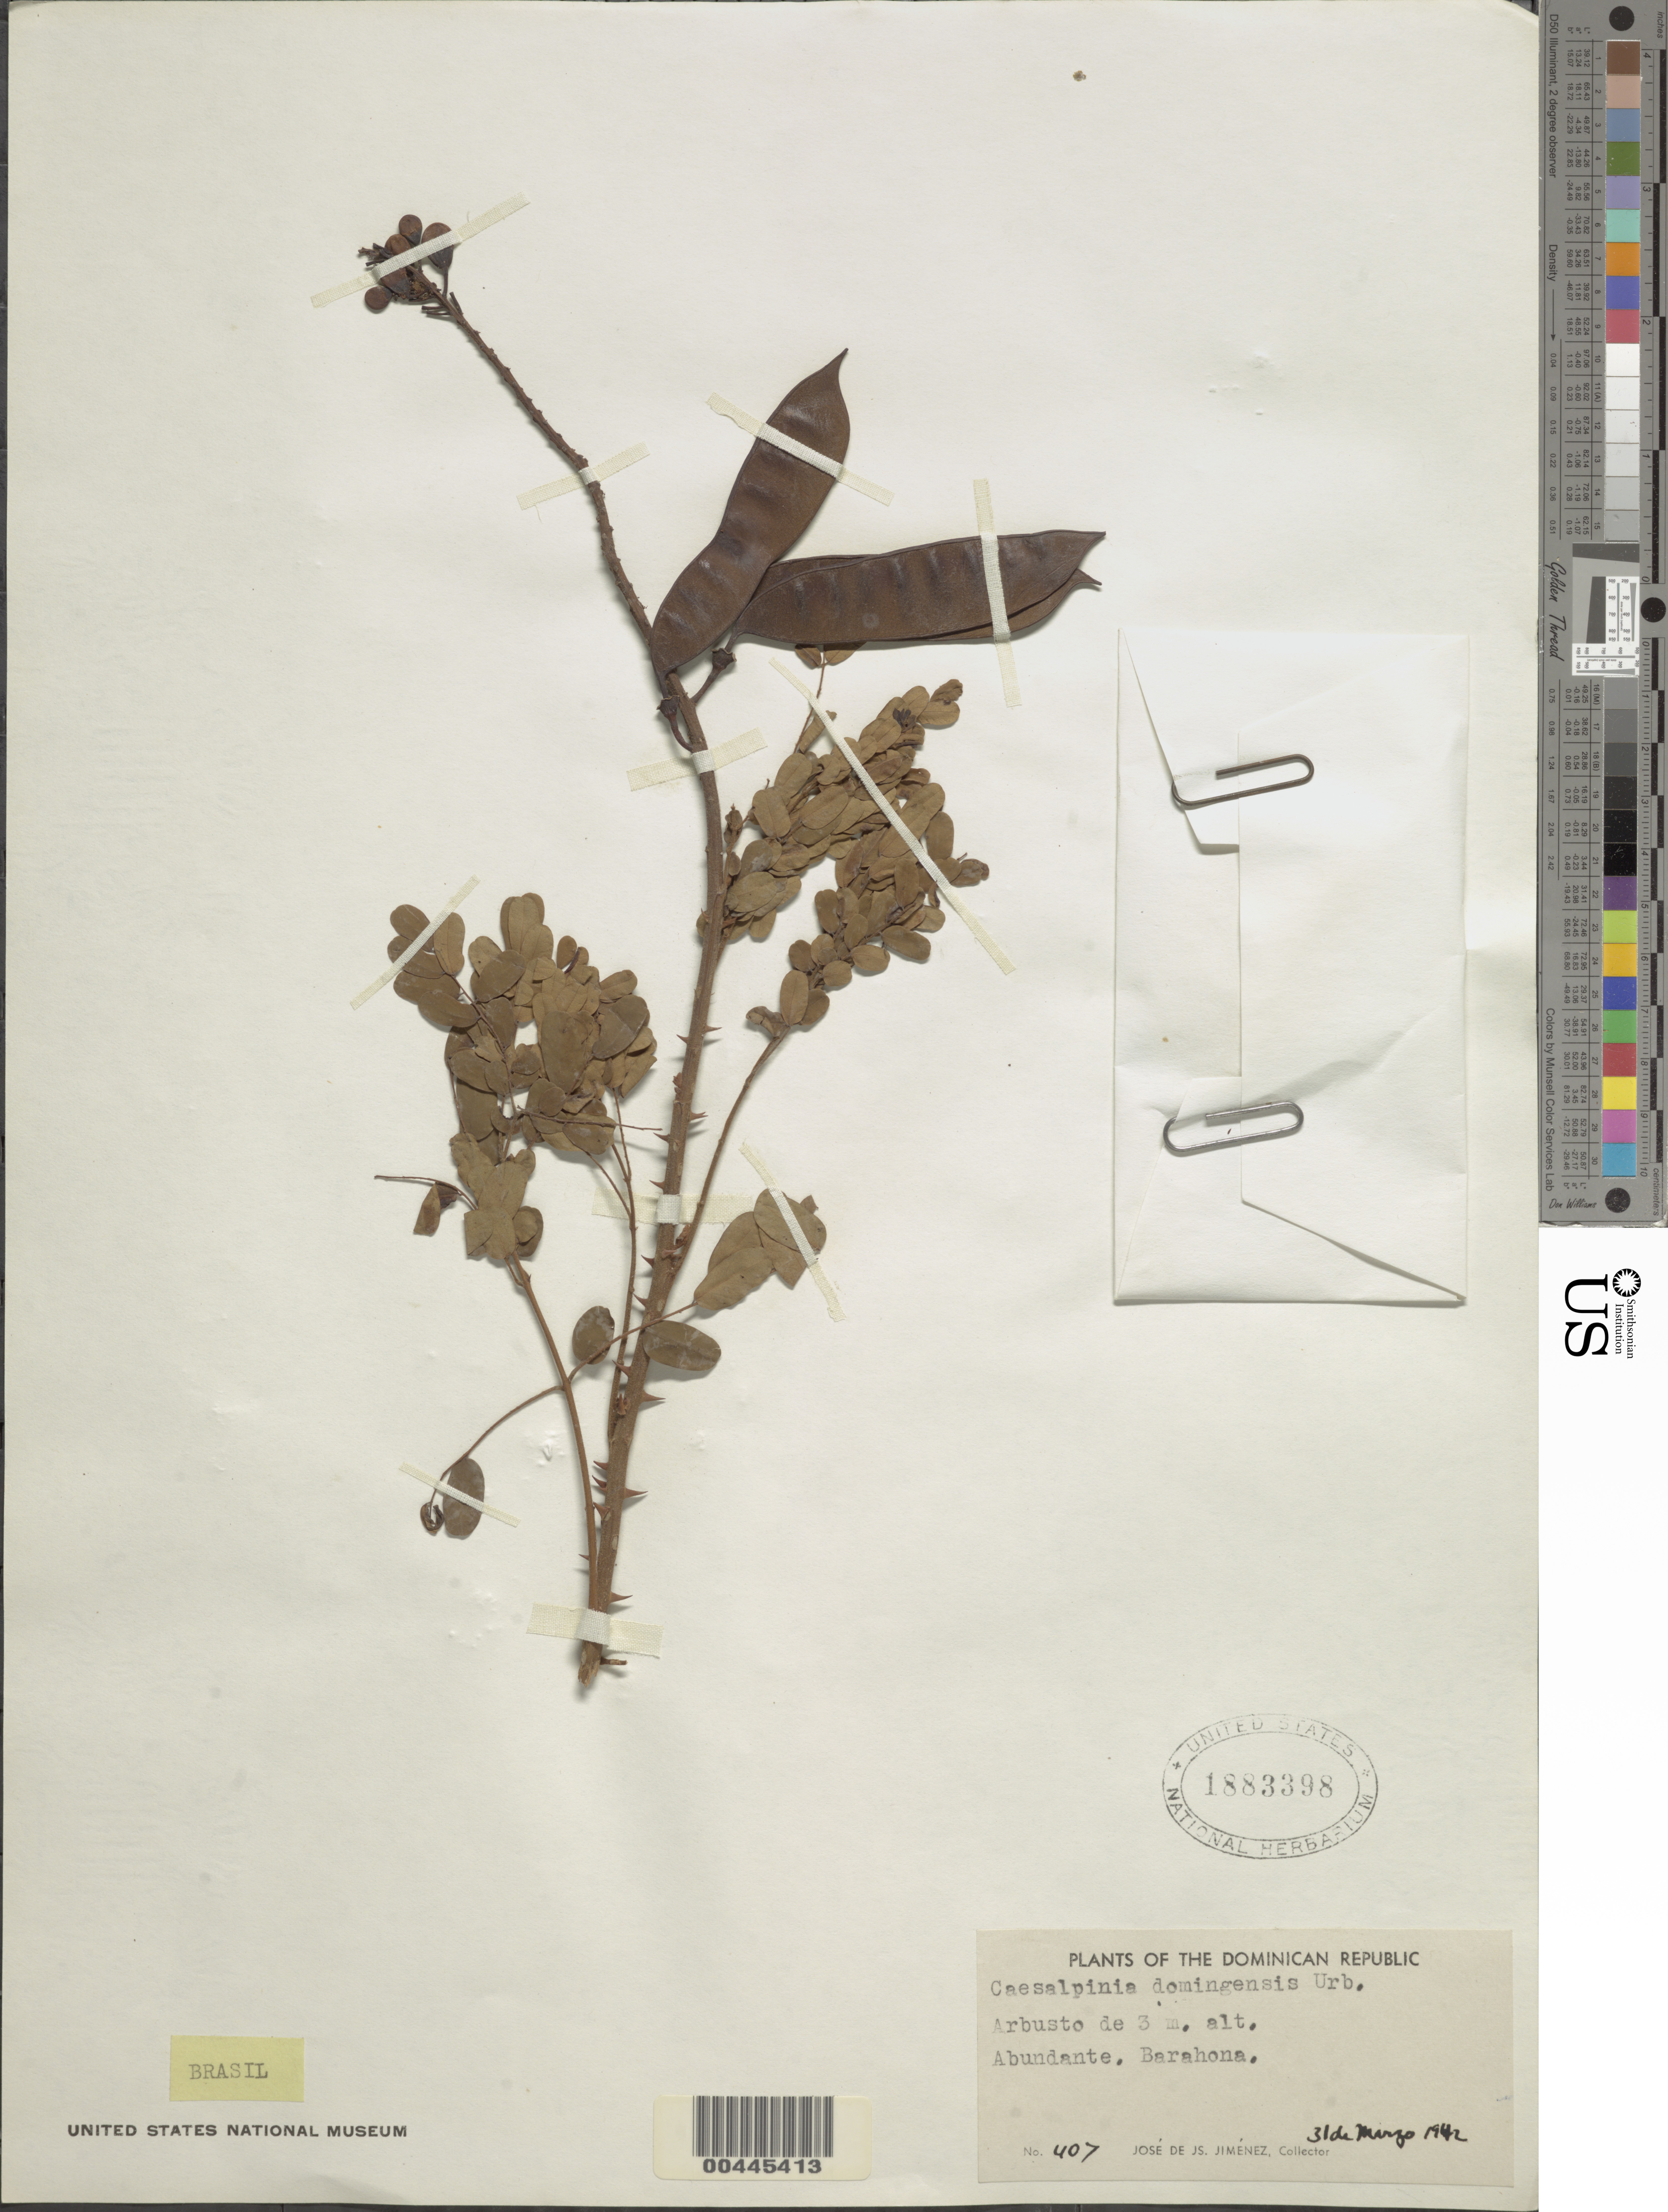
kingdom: Plantae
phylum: Tracheophyta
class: Magnoliopsida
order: Fabales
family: Fabaceae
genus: Caesalpinia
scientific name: Caesalpinia domingensis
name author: Urb.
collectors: J. J. Jiménez Almonte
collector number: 407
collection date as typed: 31 Mar 1942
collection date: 1942-03-31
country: Dominican Republic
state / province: Barahona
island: Hispaniola Island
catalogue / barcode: US 18883398